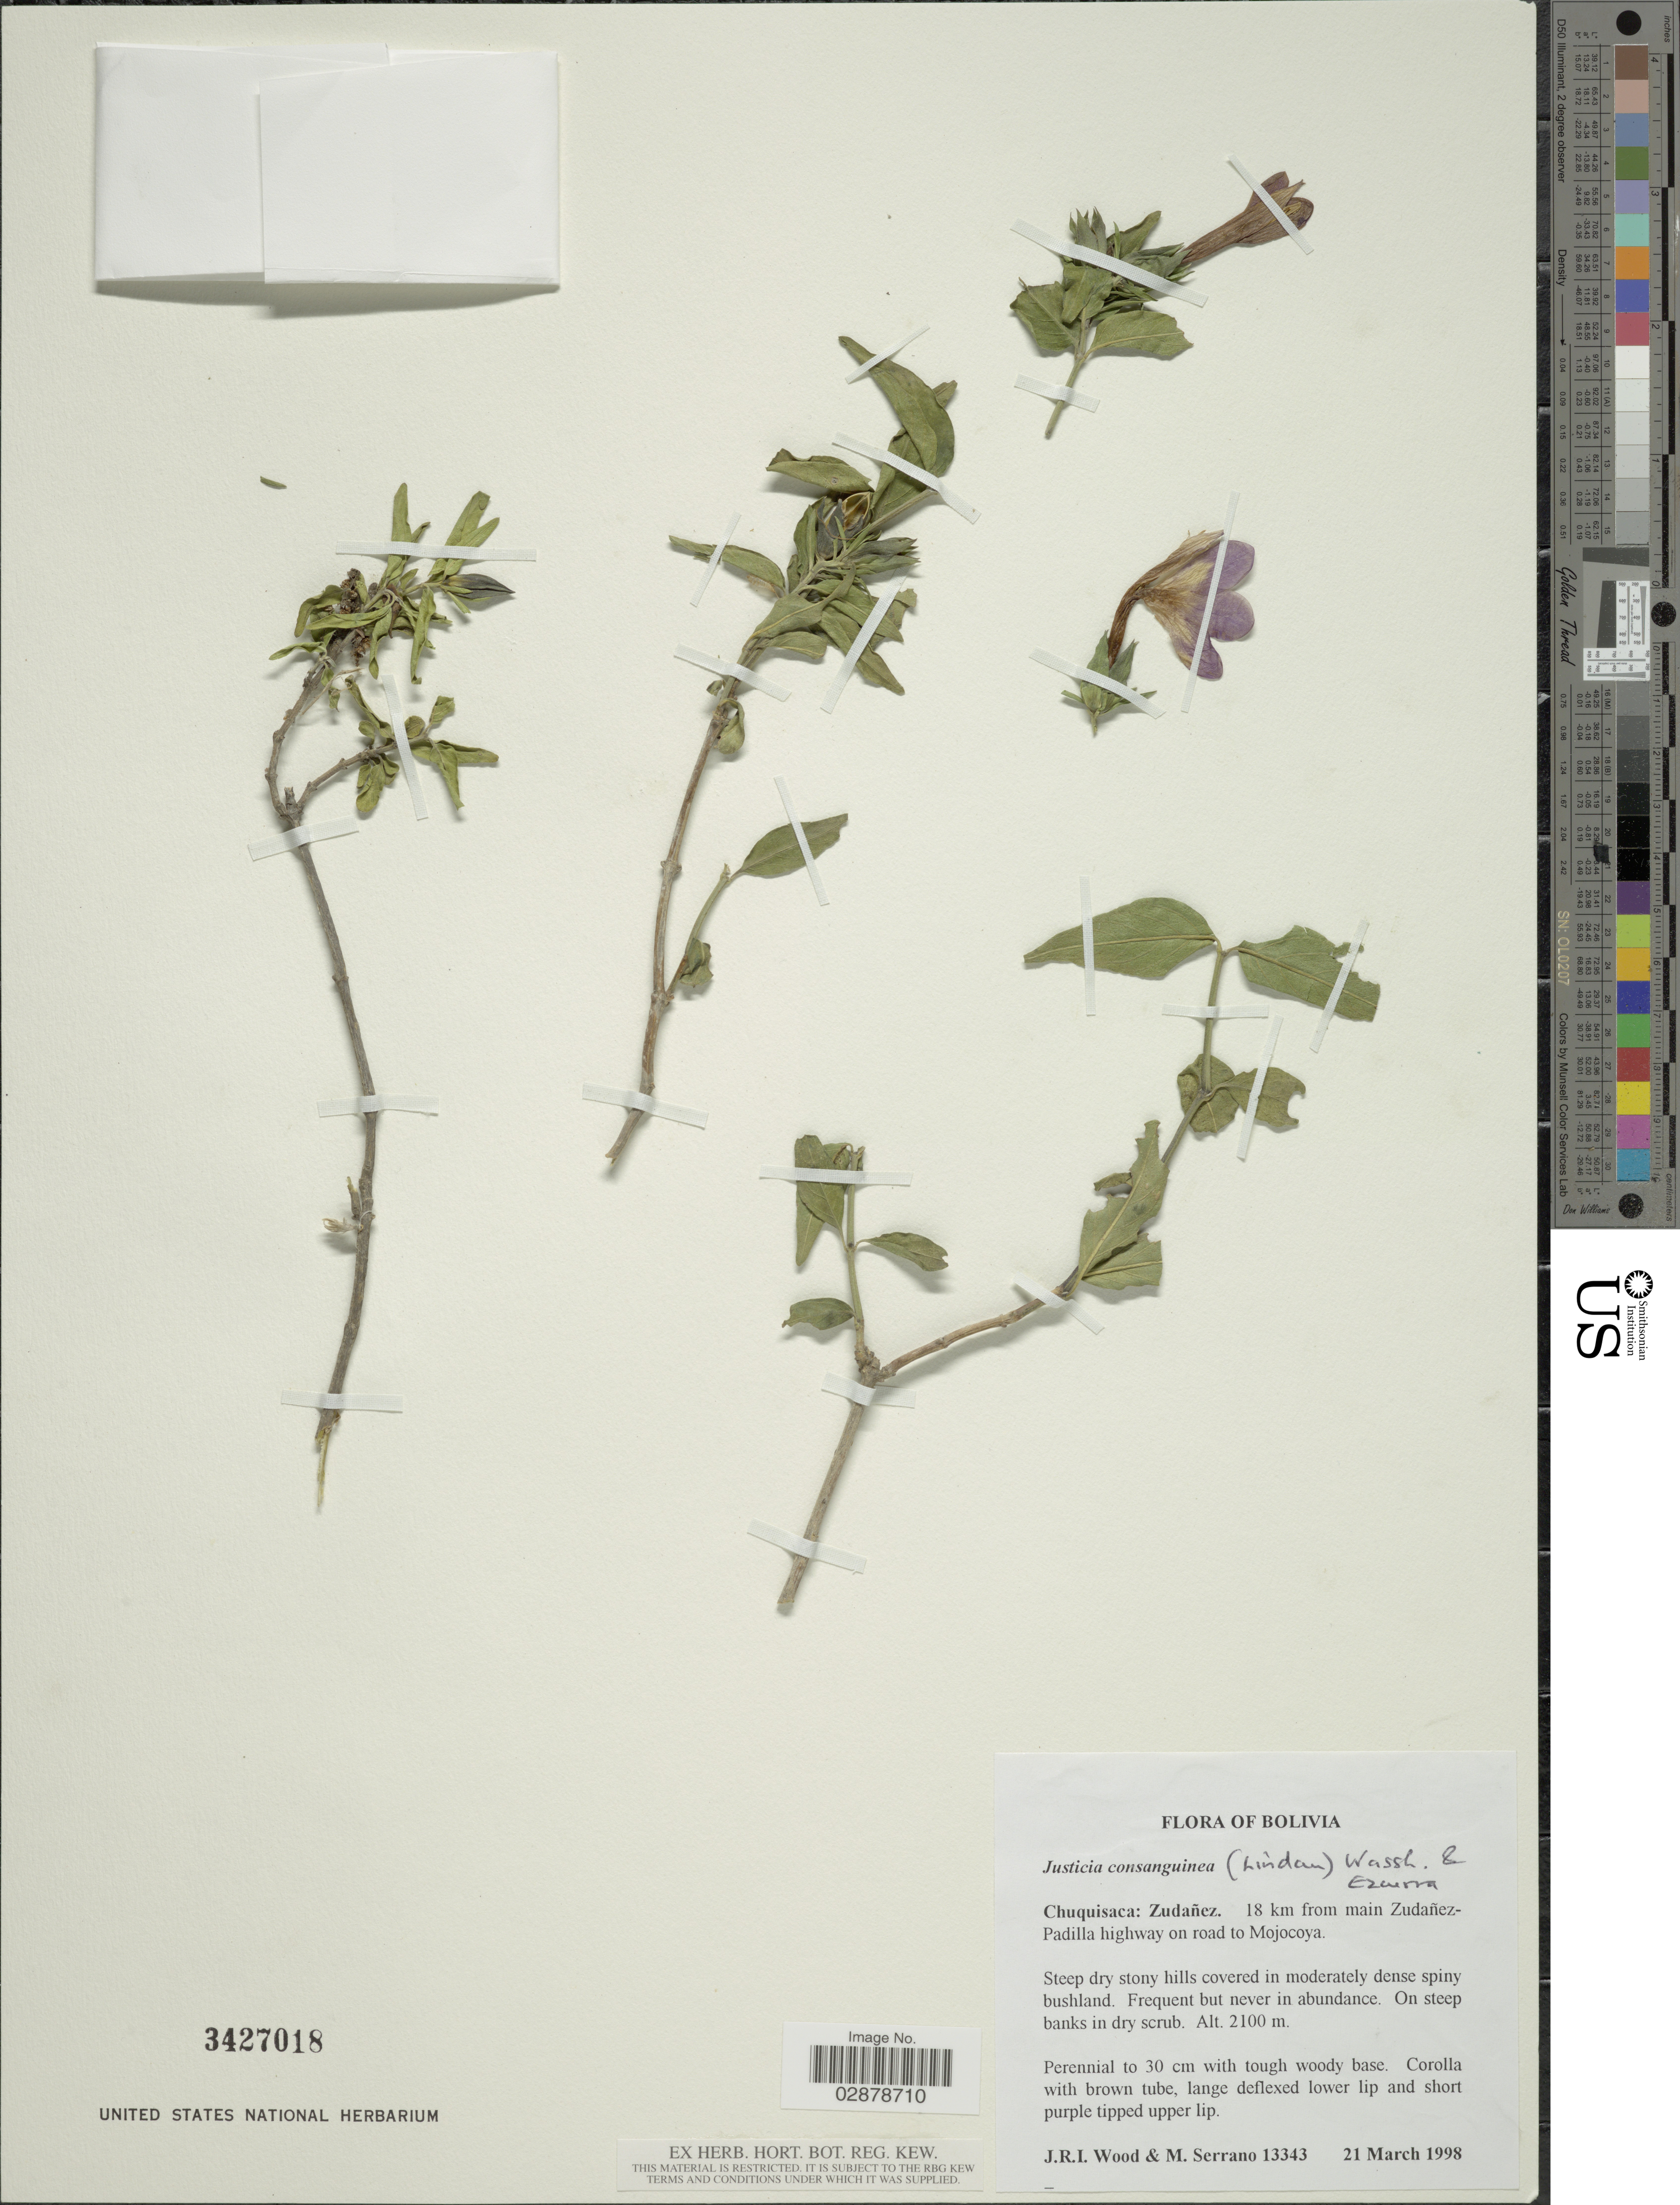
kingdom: Plantae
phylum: Tracheophyta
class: Magnoliopsida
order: Lamiales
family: Acanthaceae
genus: Justicia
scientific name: Justicia consanguinea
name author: (Lindau) Wassh. & C. Ezcurra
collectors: J. R. I. Wood & M. Serrano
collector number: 13343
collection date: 1998-03-21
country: Bolivia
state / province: Cochabamba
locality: Zudañez, 18 km from main Zudañez-Padilla highway on road to Mojocoya.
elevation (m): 2100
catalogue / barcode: US 3427018